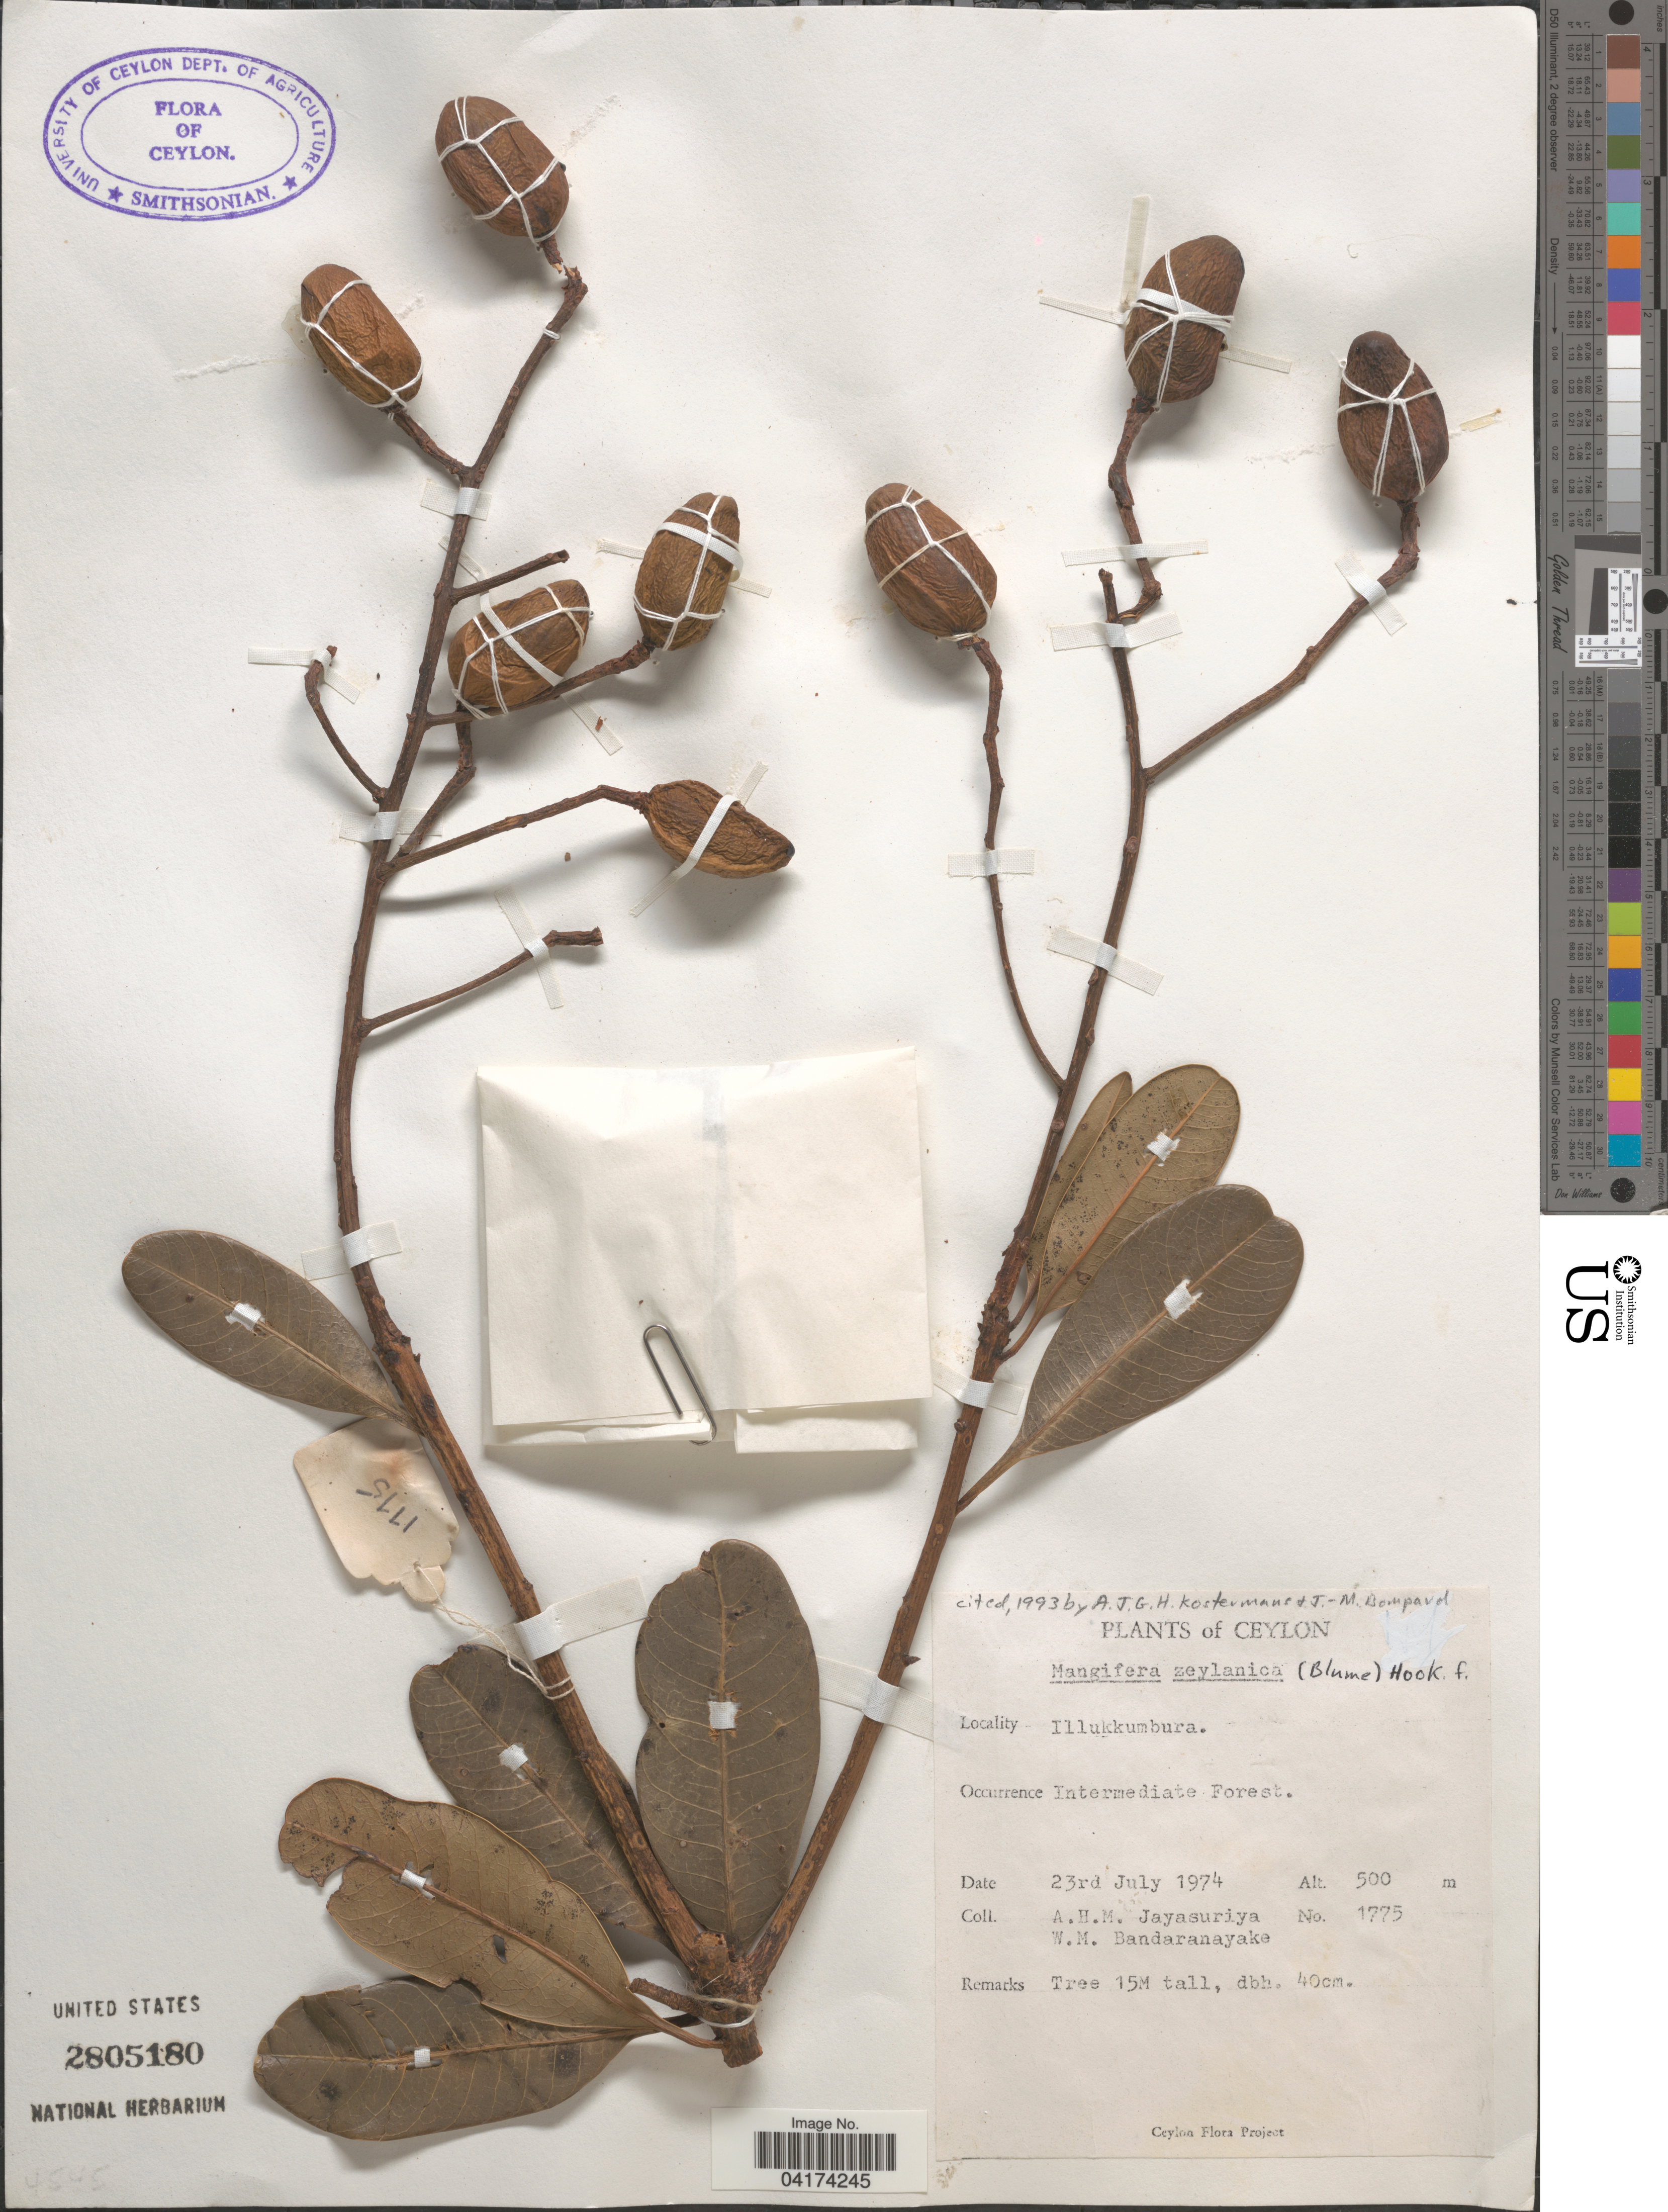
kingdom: Plantae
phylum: Tracheophyta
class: Magnoliopsida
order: Sapindales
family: Anacardiaceae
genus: Mangifera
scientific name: Mangifera zeylanica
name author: (Blume) Hook. f.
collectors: A. H. Jayasuriya & W. Bandaranayake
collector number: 1775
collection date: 1974-07-23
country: Sri Lanka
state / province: Central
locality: Ceylon. Illukkumbura.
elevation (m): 500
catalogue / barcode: US 2805180